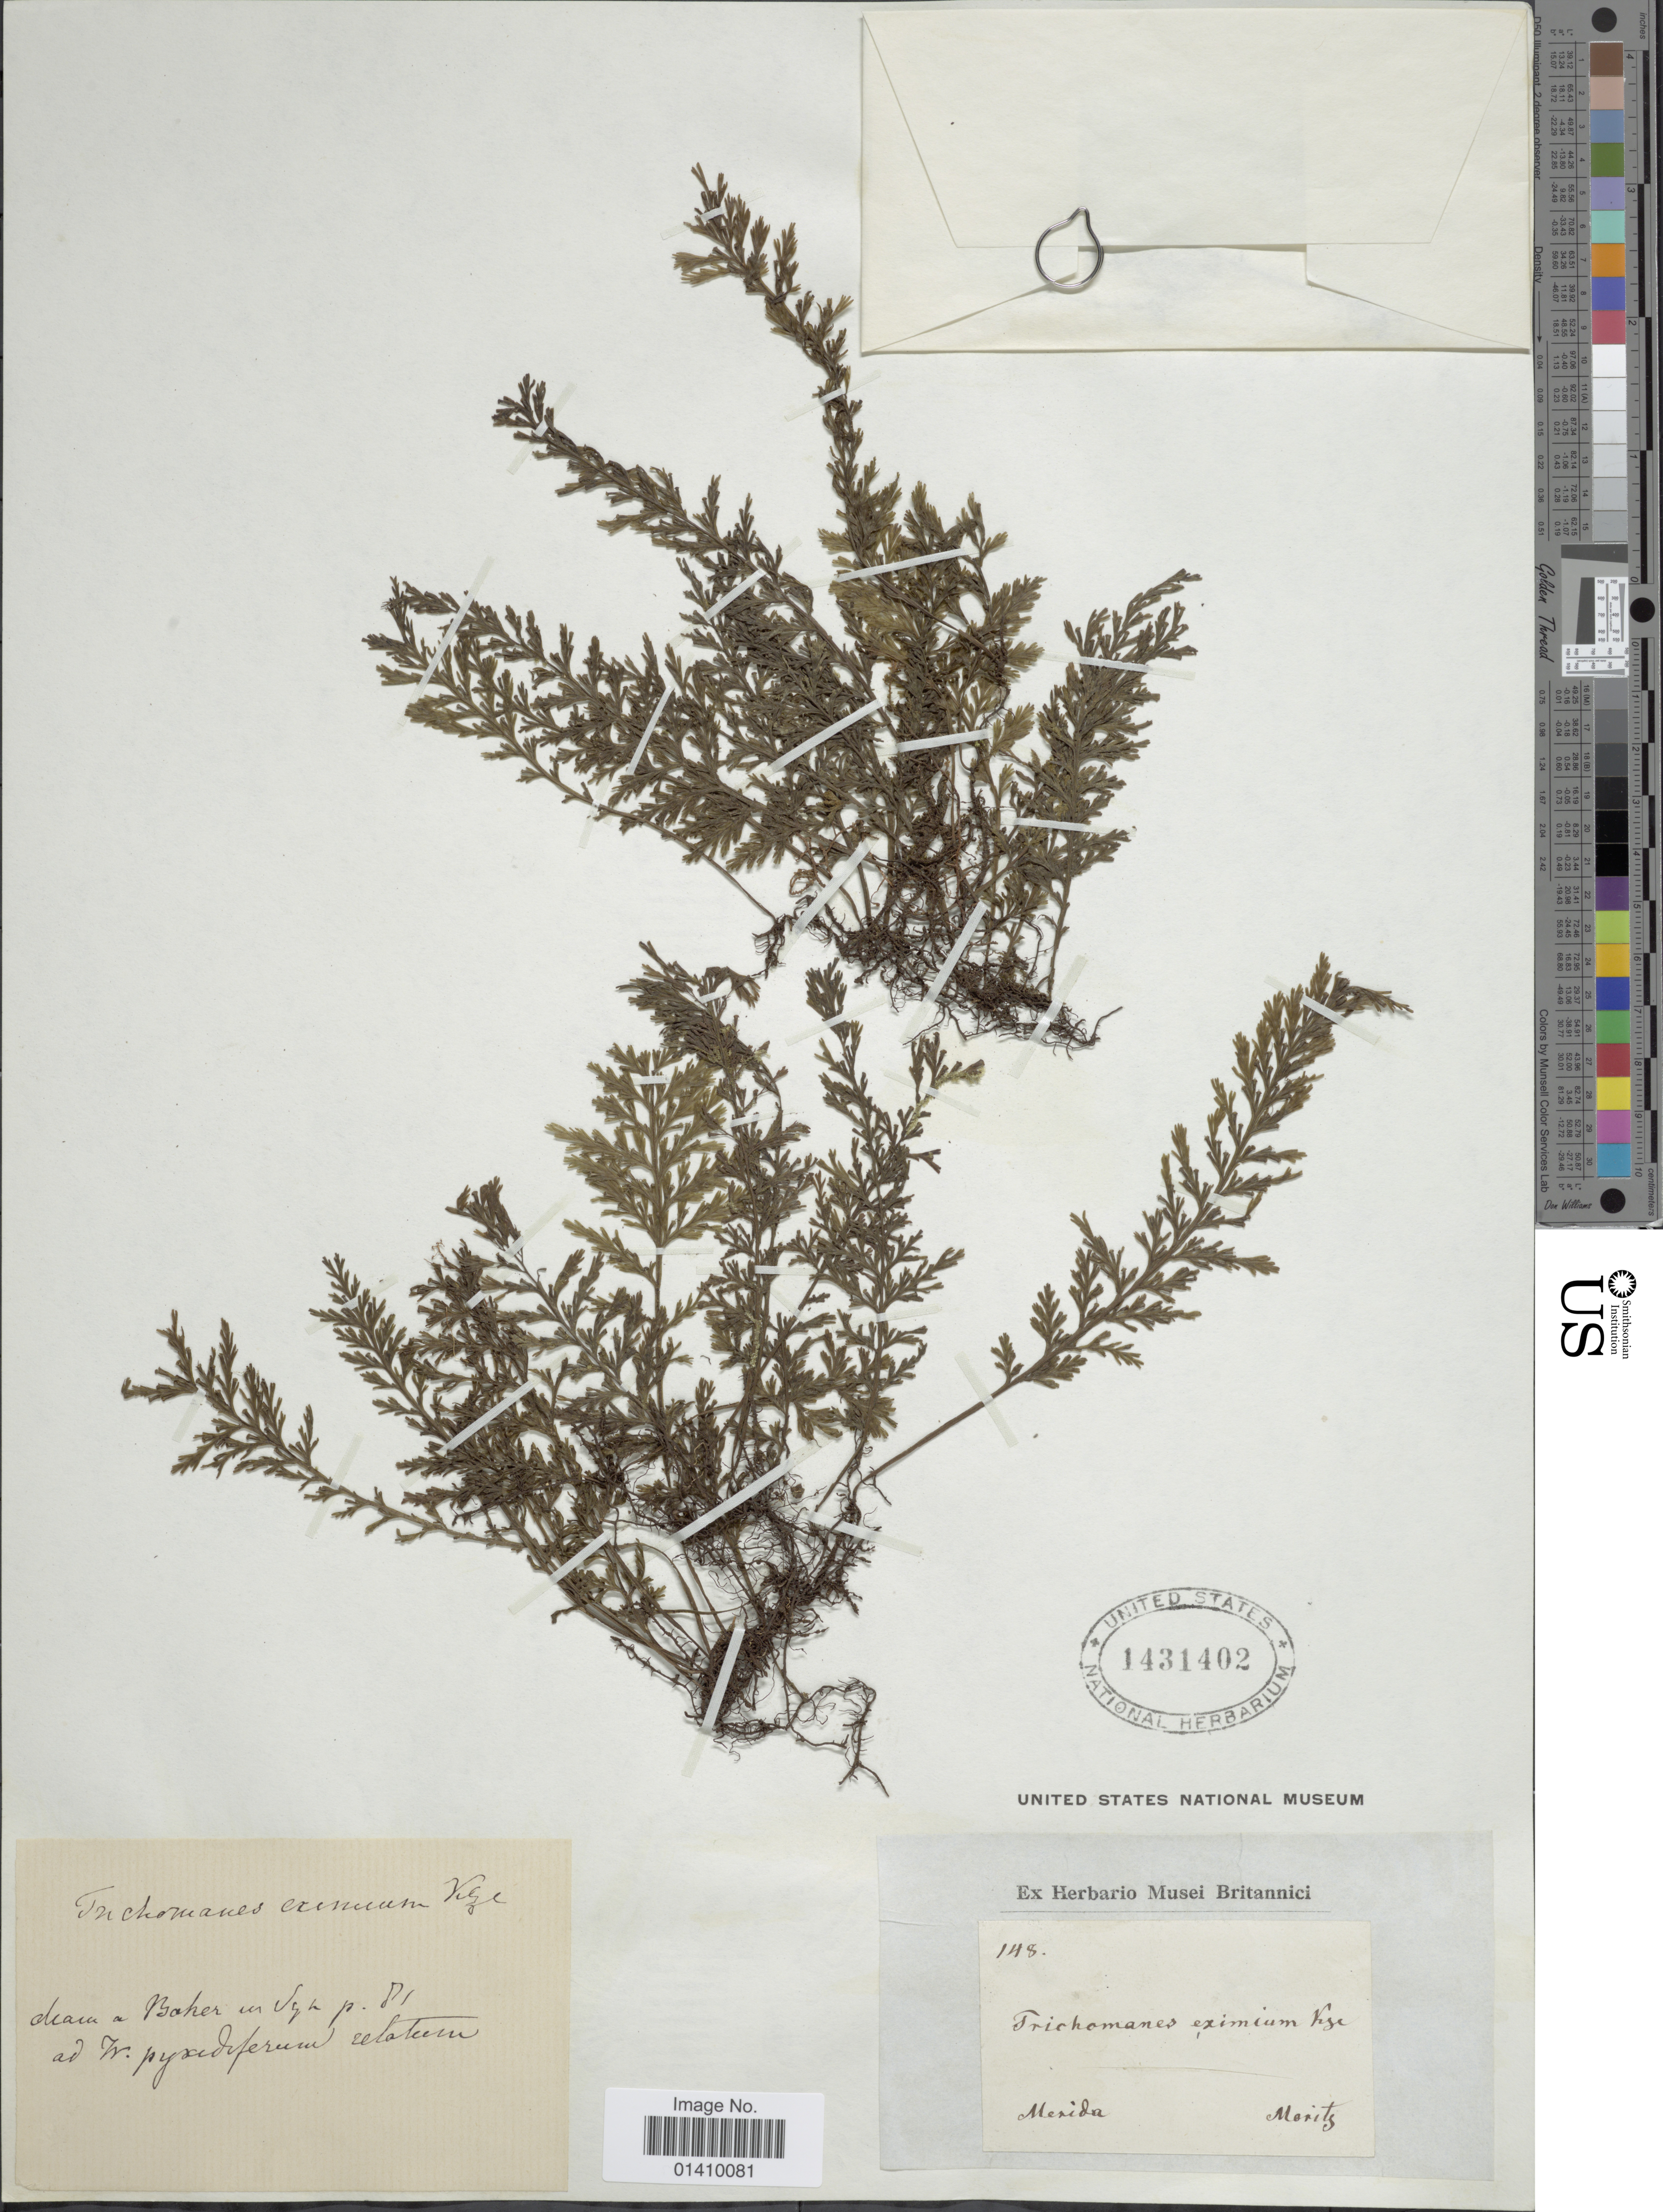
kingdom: Plantae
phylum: Tracheophyta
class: Polypodiopsida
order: Hymenophyllales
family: Hymenophyllaceae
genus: Polyphlebium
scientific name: Polyphlebium diaphanum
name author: (Kunth) Ebihara & Dubuisson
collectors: Moritz, --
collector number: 148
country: Venezuela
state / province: Mérida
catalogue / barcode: US 1431402